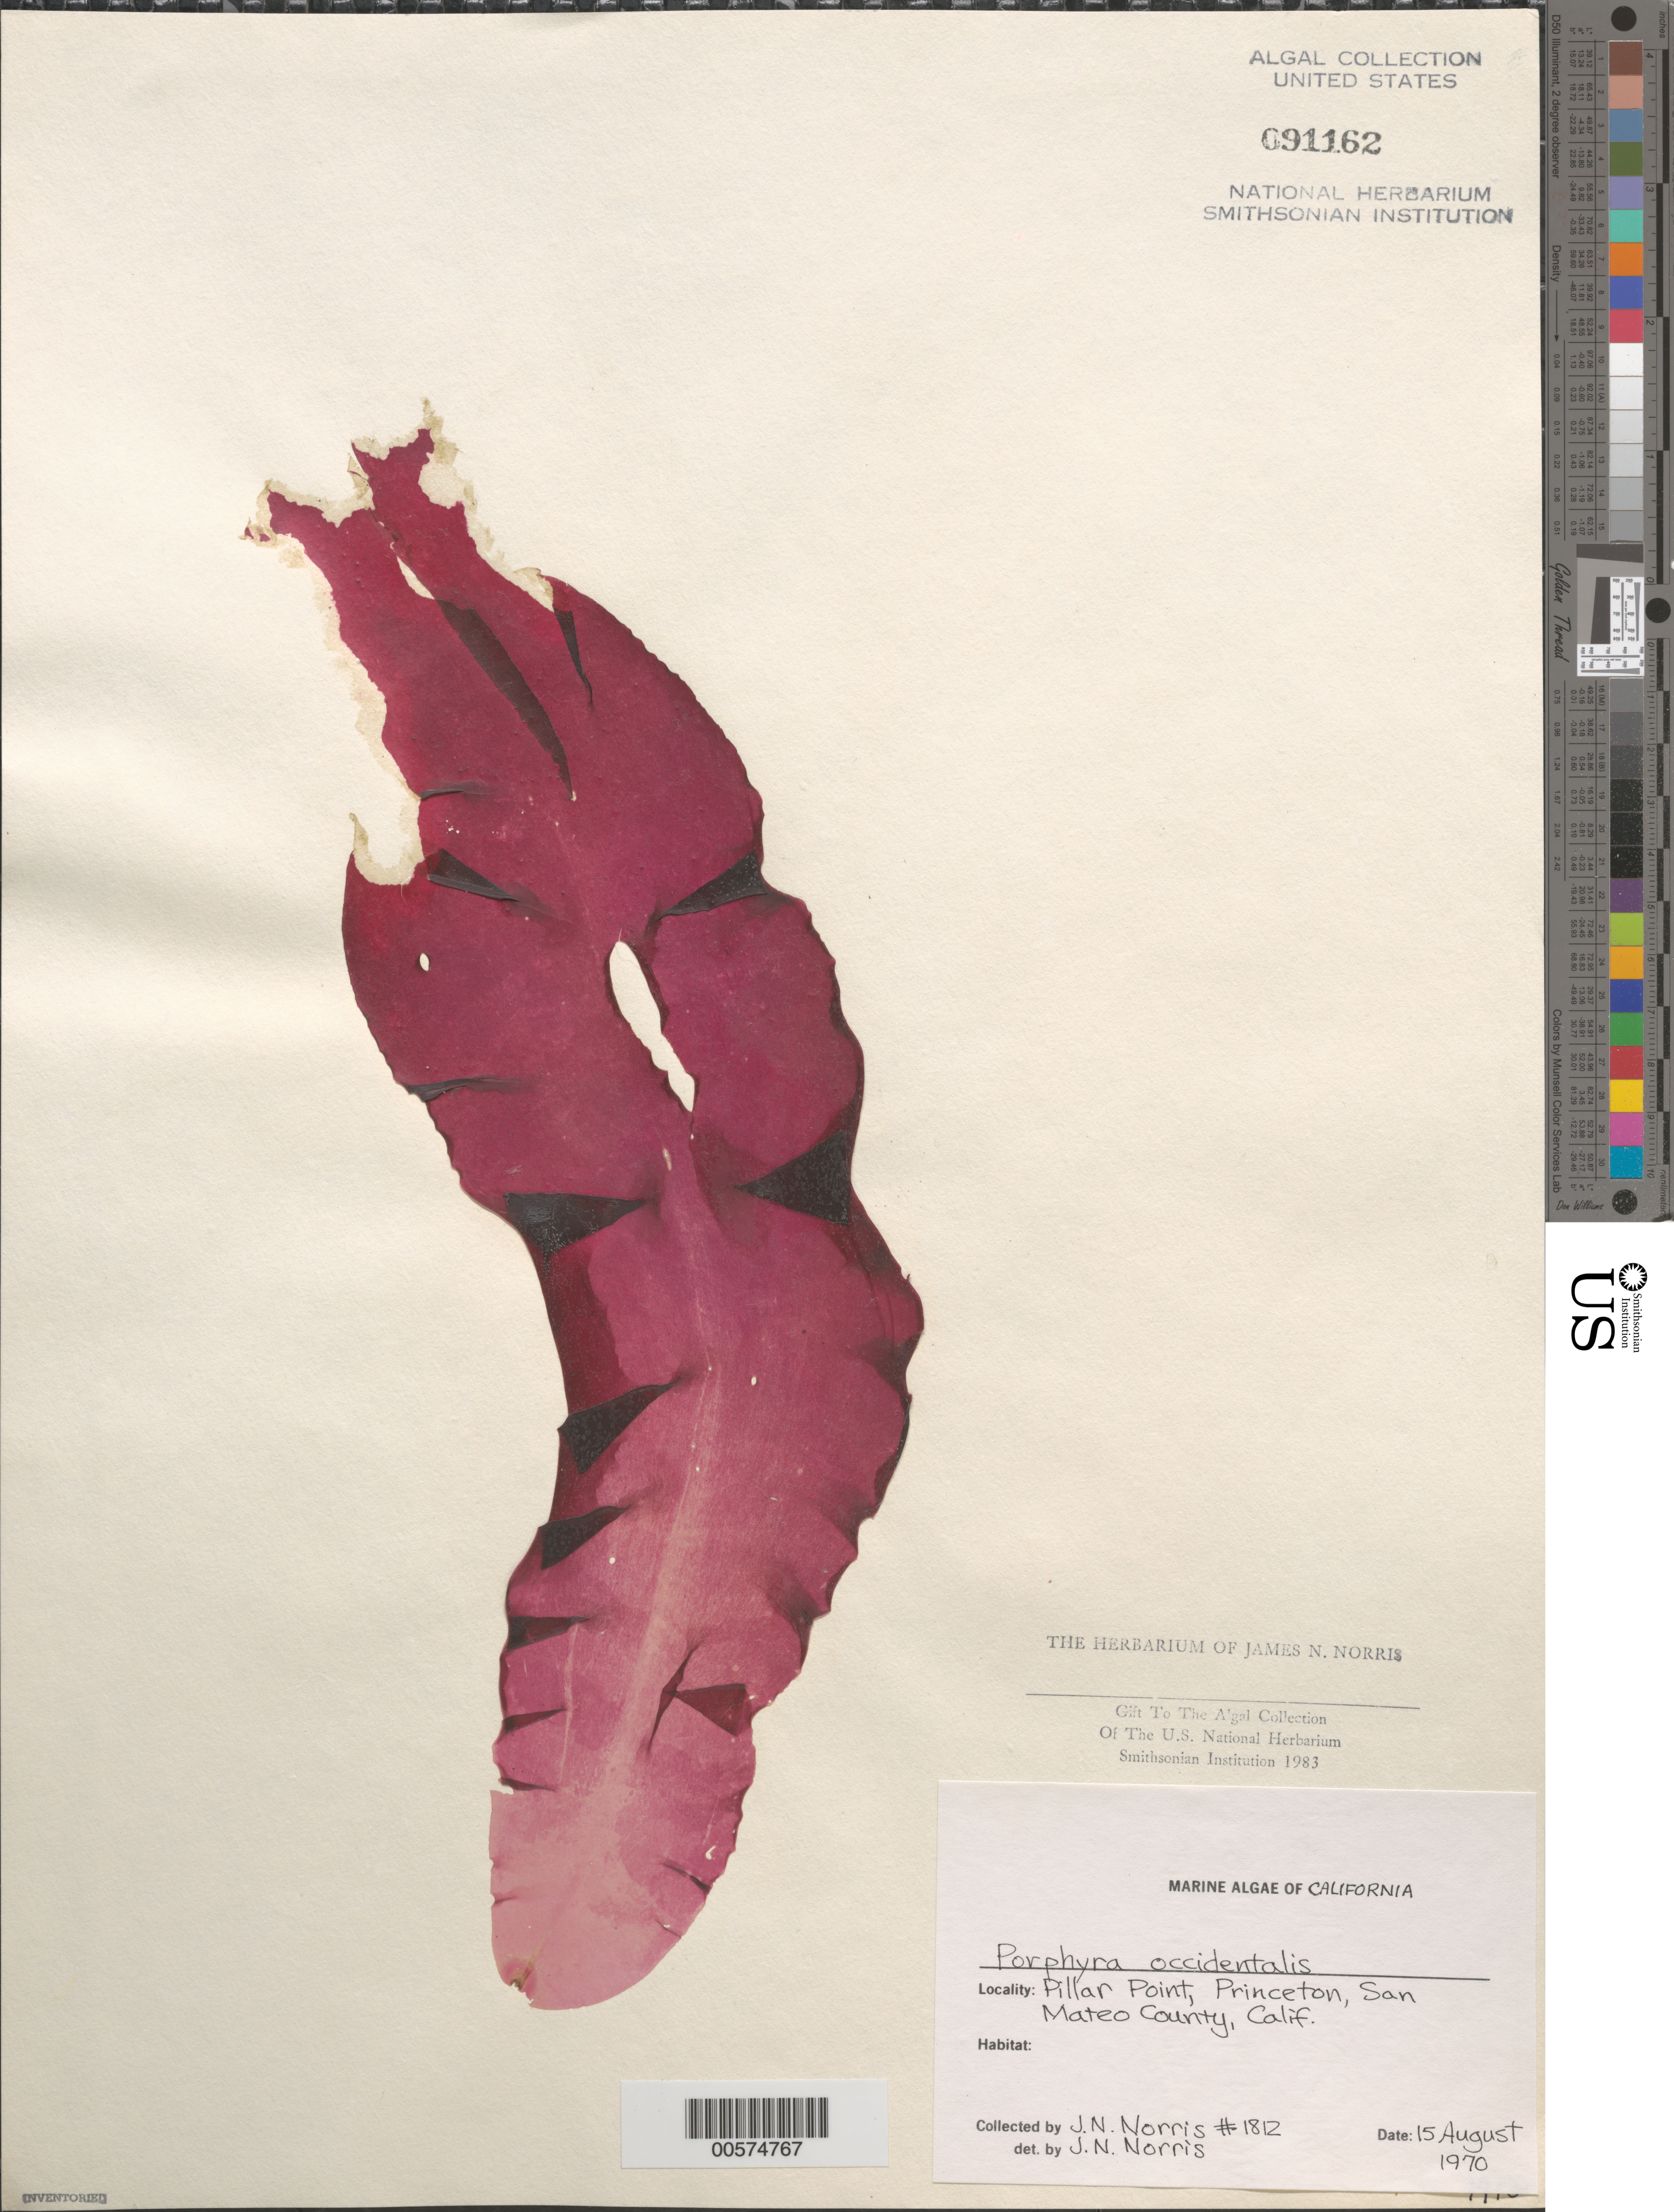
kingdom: Plantae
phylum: Rhodophyta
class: Bangiophyceae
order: Bangiales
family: Bangiaceae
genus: Porphyra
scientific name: Porphyra occidentalis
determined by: Norris, James N.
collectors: J. N. Norris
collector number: JN-1812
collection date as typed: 15 Aug 1970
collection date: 1970-08-15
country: United States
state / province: California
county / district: San Mateo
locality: Pillar Point, Princeton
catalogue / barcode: US 91162